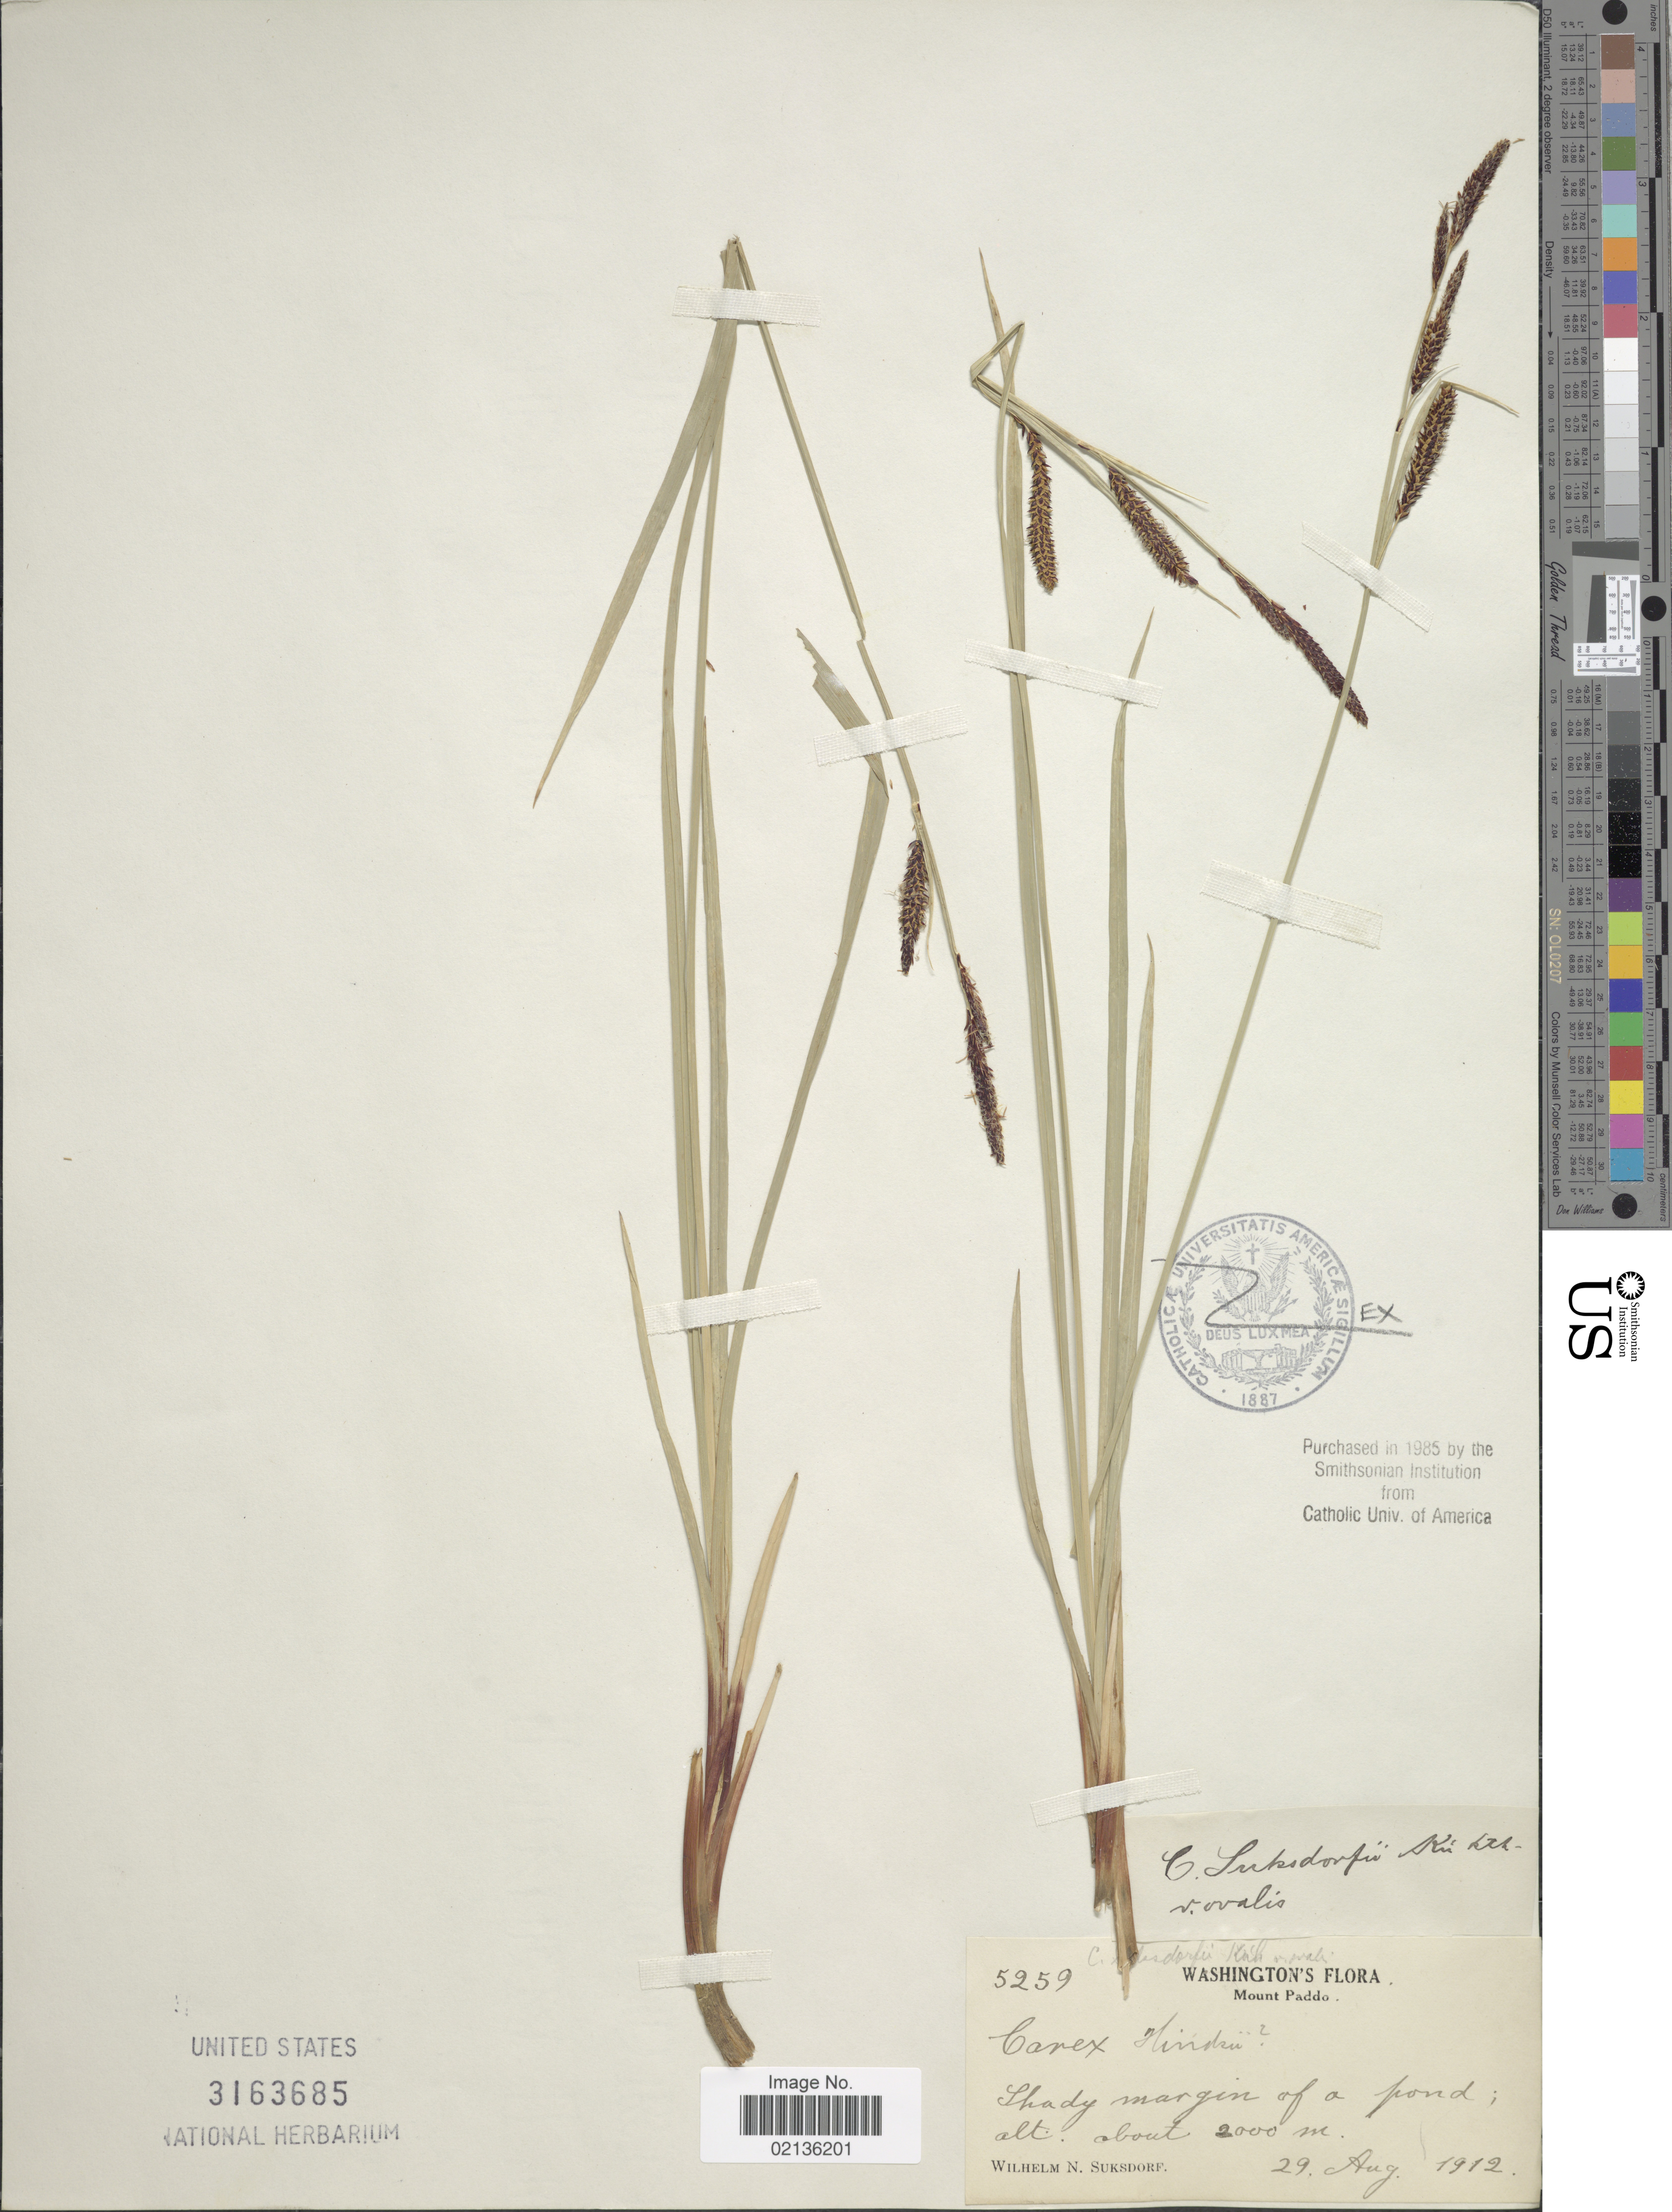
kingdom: Plantae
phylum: Tracheophyta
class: Liliopsida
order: Poales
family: Cyperaceae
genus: Carex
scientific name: Carex aquatilis var. aquatilis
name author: Wahlenb.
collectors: W. N. Suksdorf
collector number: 5259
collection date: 1912-08-29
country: United States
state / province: Washington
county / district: Skamania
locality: Mount Paddo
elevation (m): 2000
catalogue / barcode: US 3163685